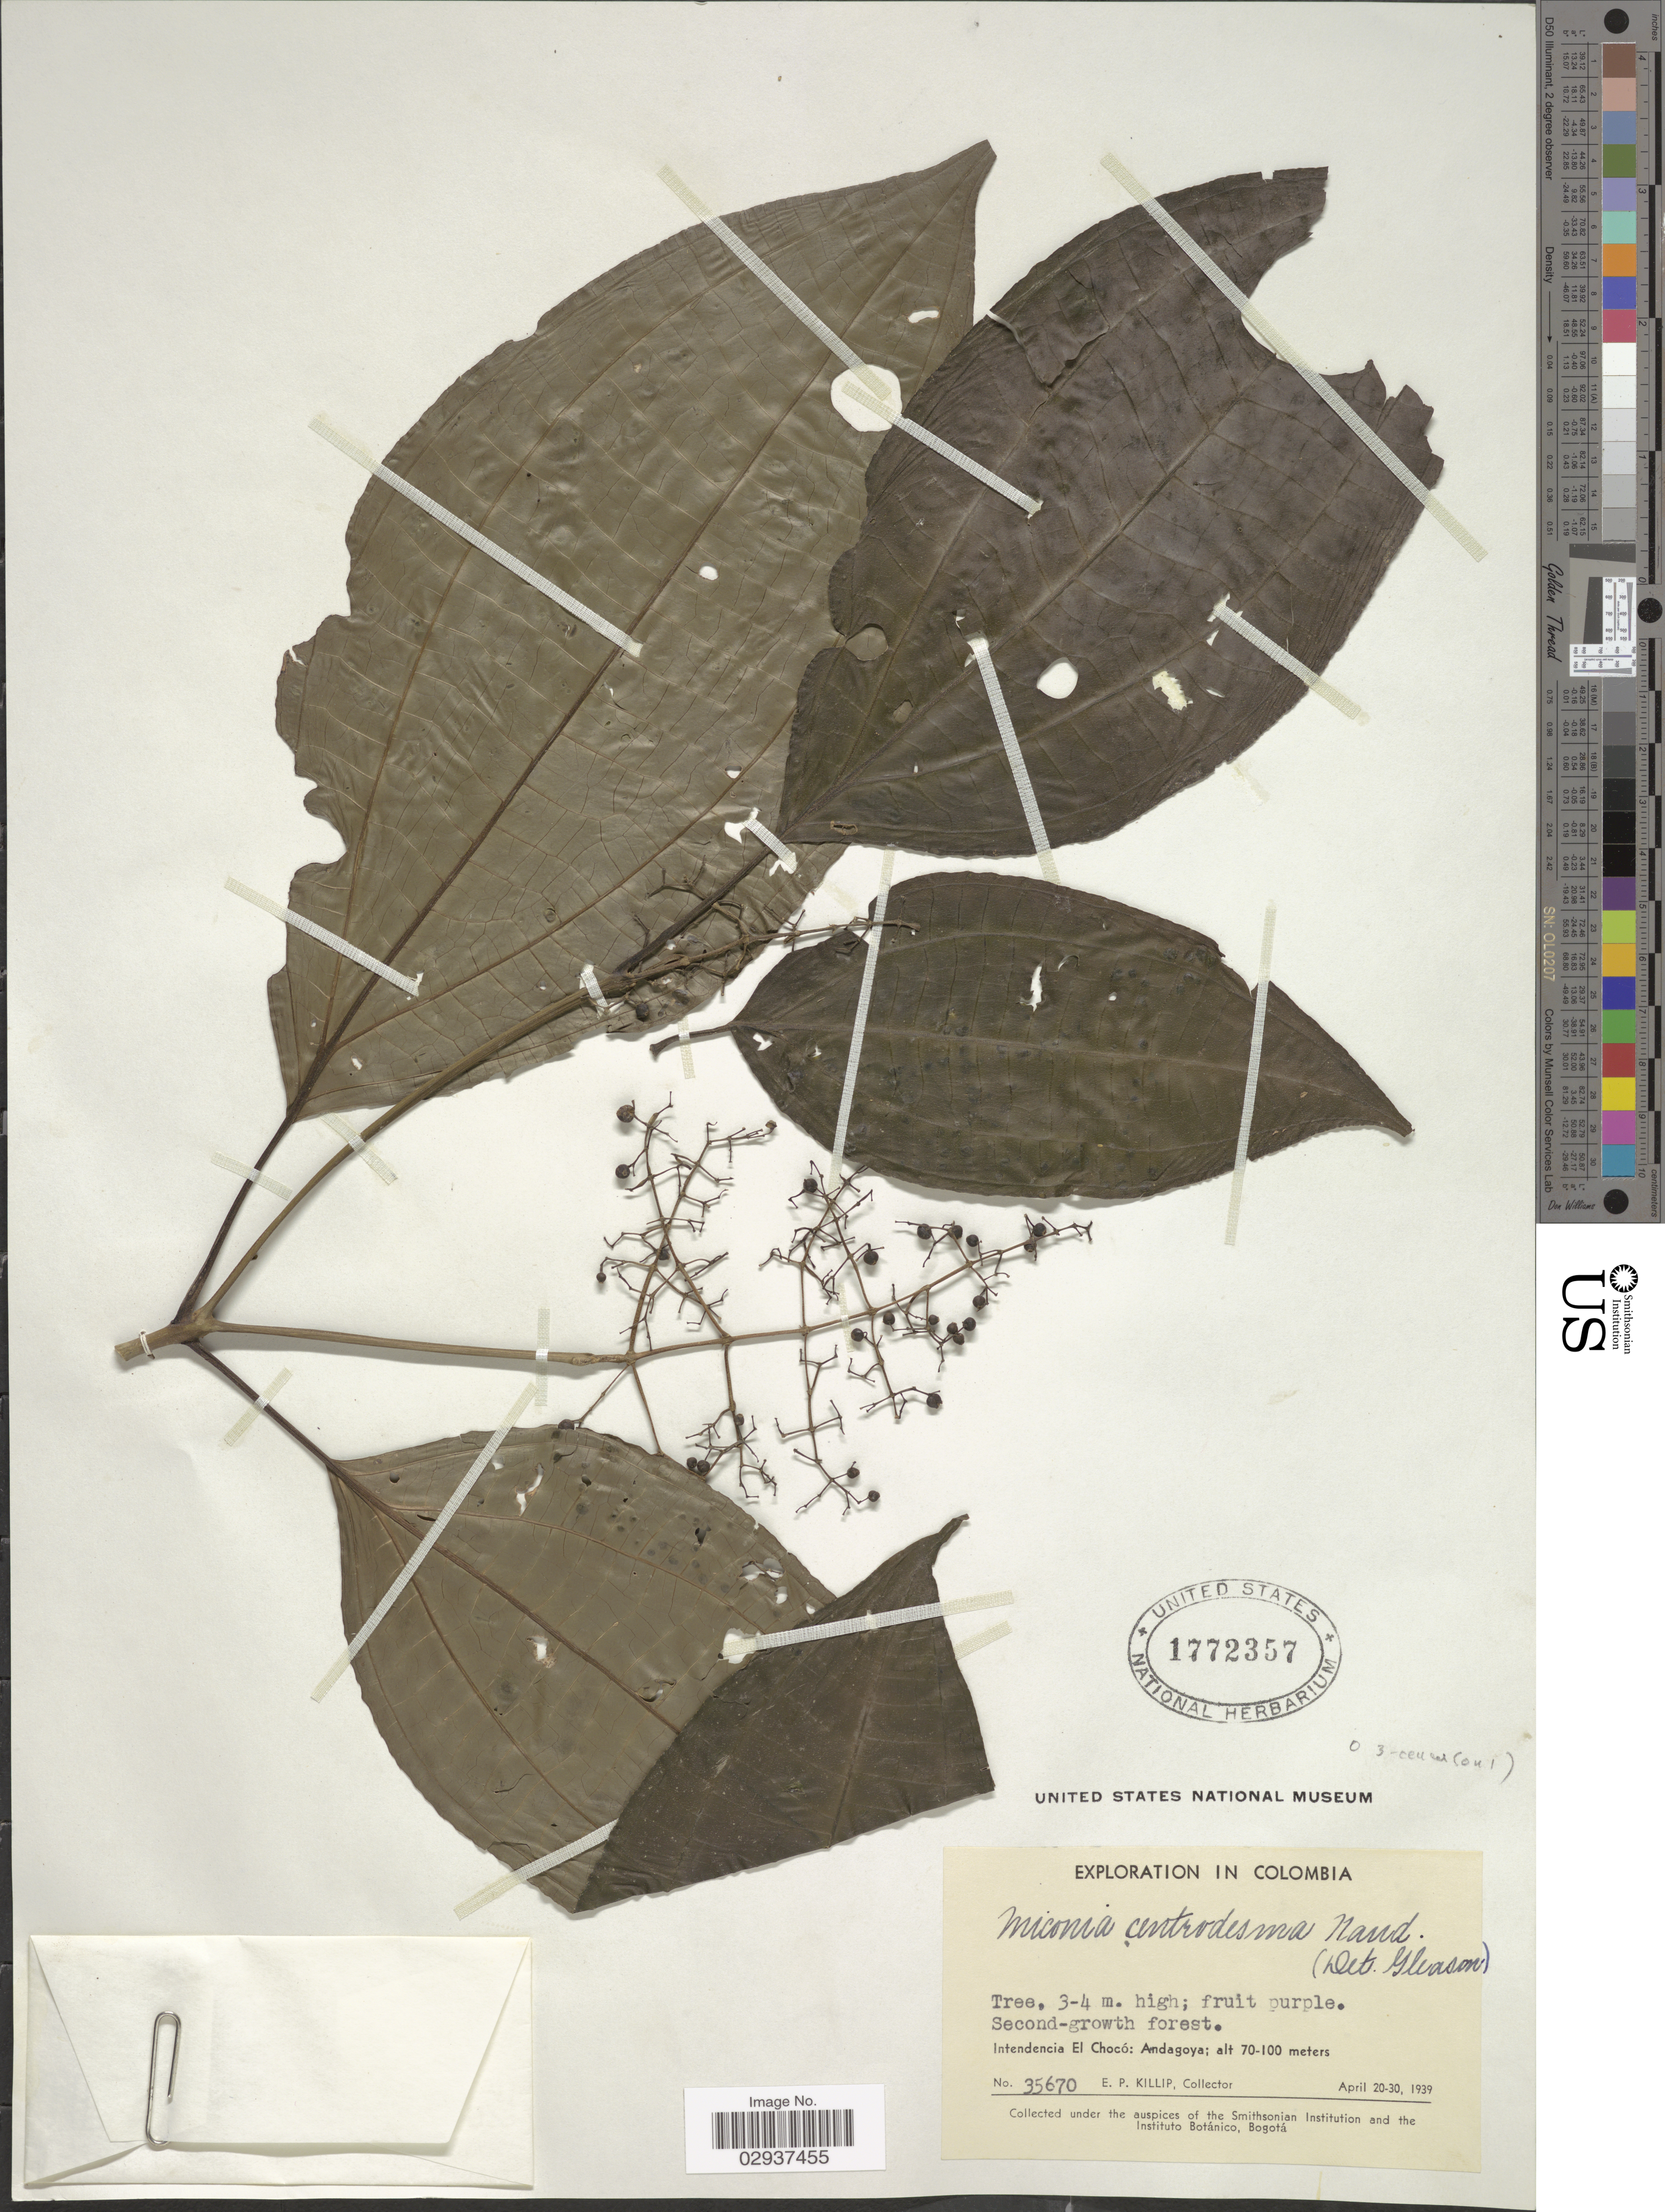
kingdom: Plantae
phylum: Tracheophyta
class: Magnoliopsida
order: Myrtales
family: Melastomataceae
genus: Miconia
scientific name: Miconia centrodesma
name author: Naudin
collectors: E. P. Killip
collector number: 35670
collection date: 1939-04-20/1939-04-30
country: Colombia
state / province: Chocó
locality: Intendencia El Chocó: Andagoya.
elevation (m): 70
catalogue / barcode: US 1772357